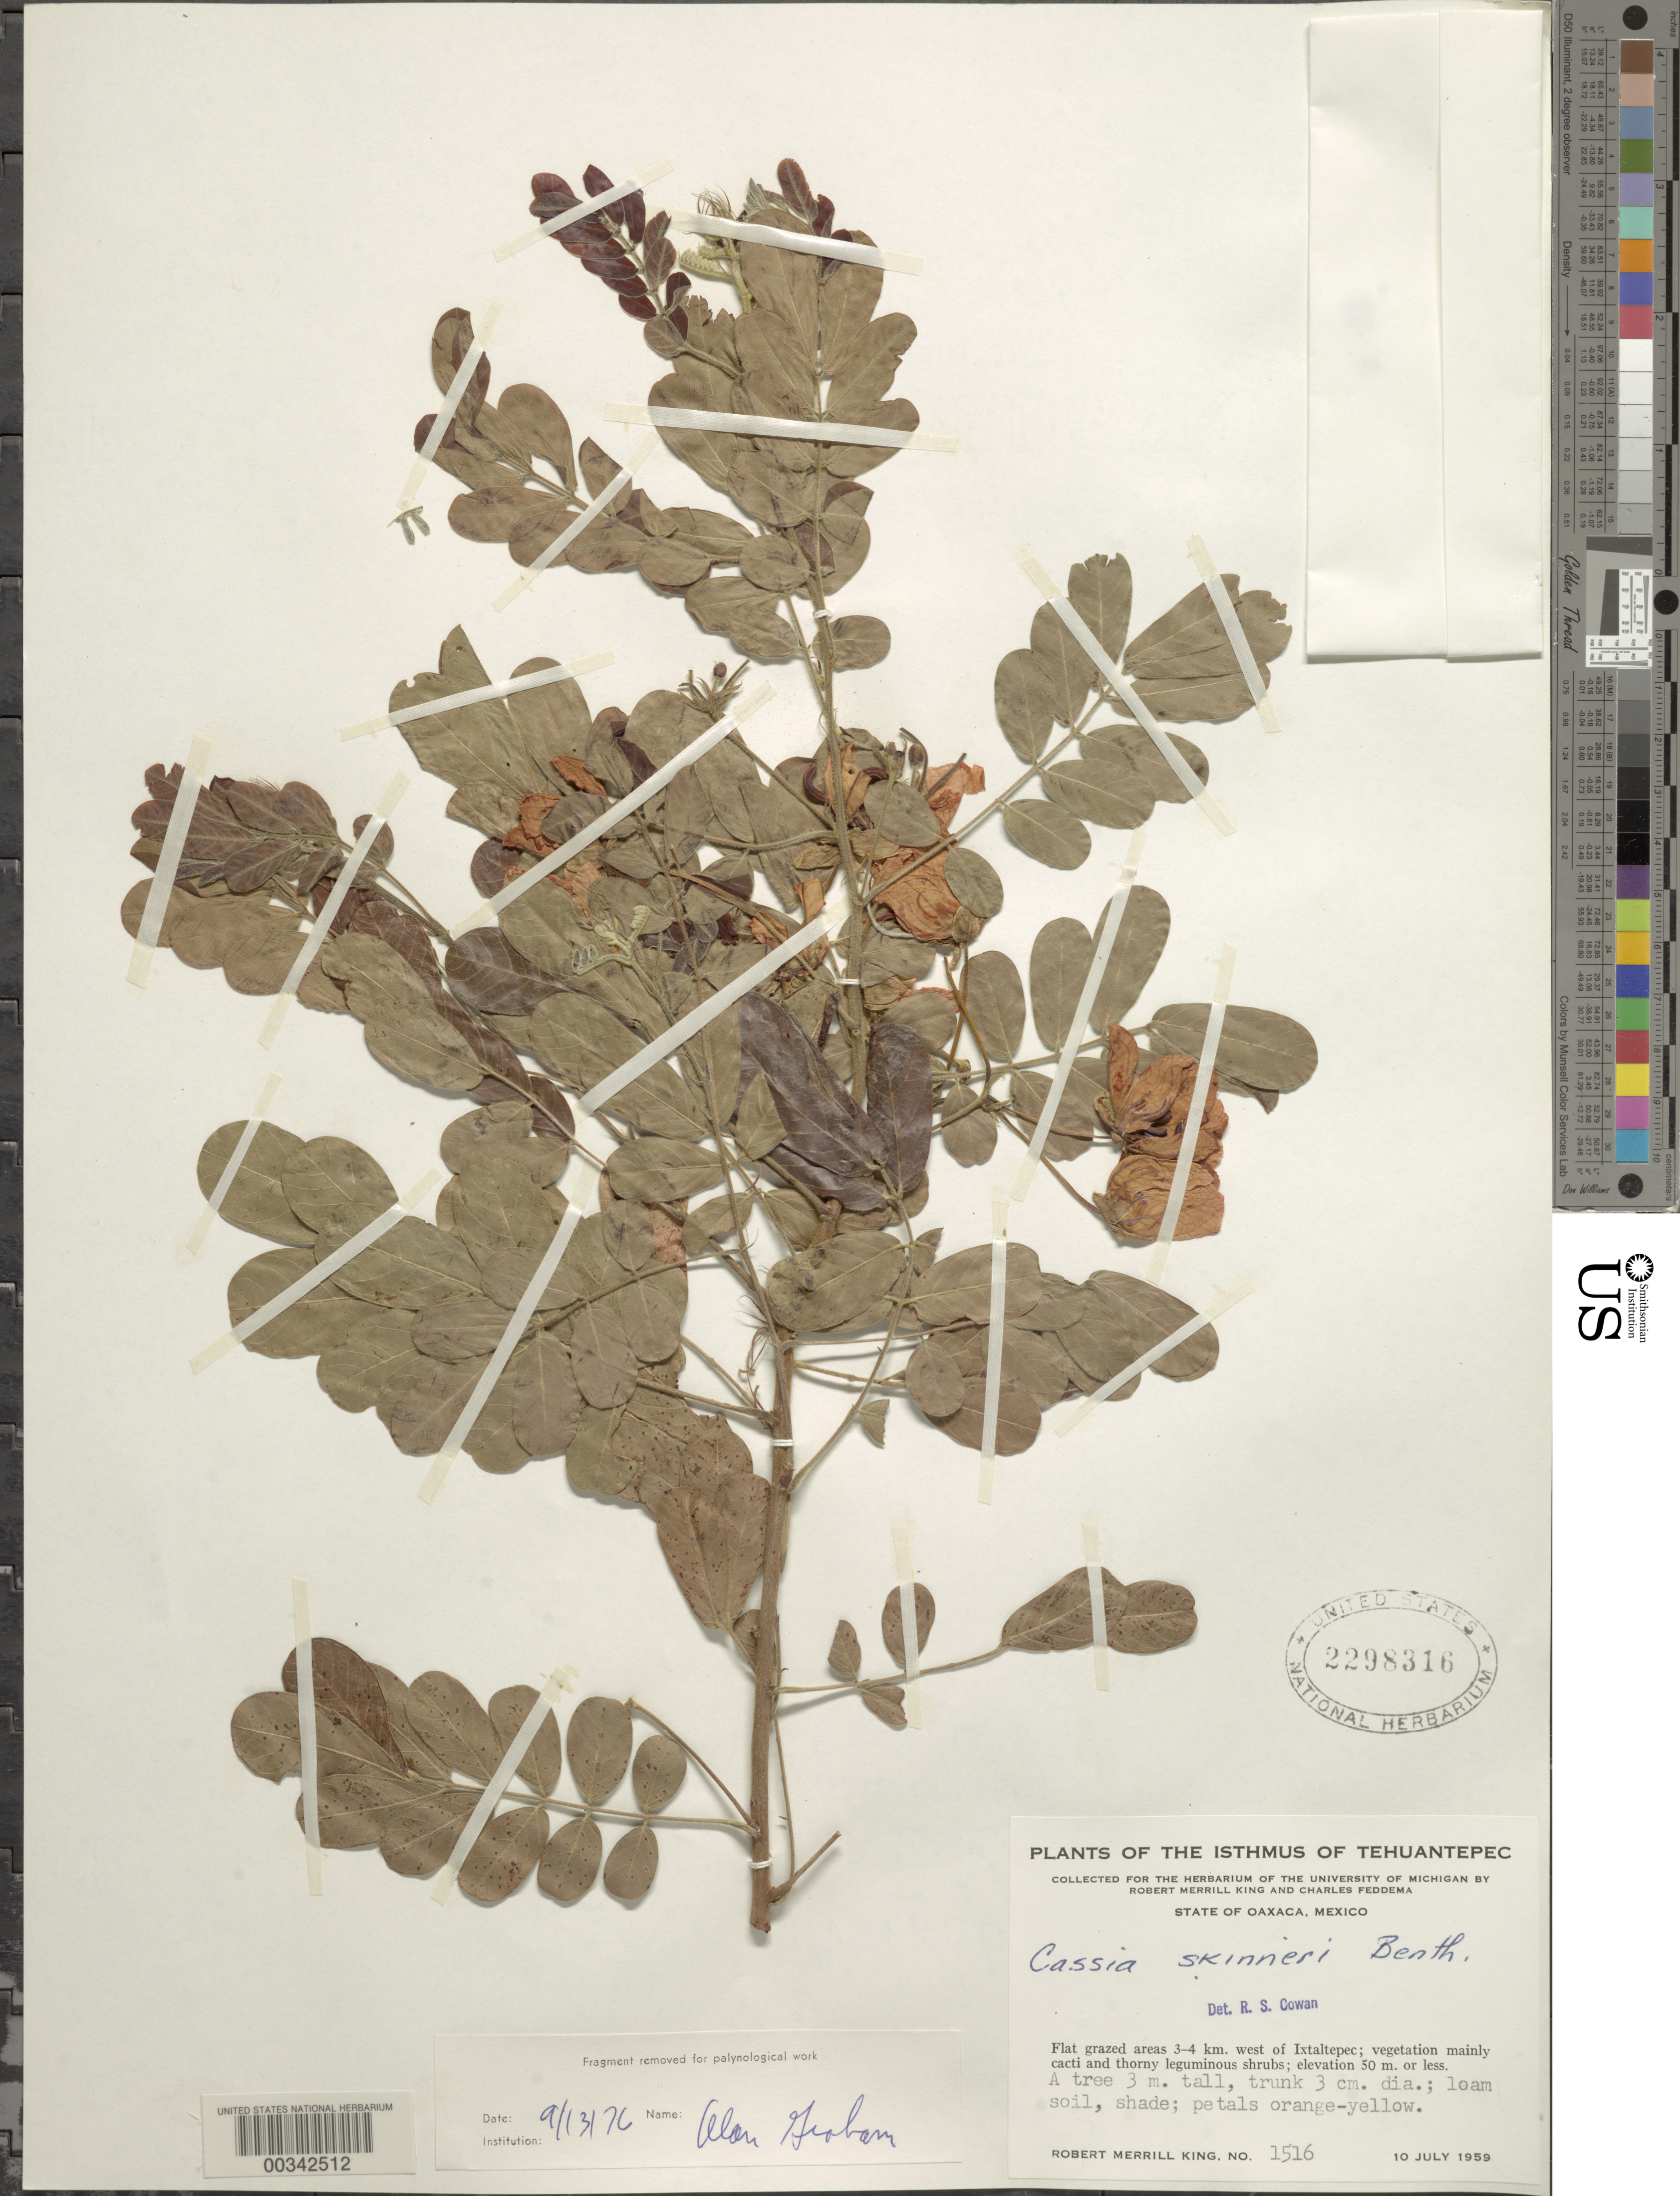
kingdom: Plantae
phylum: Tracheophyta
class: Magnoliopsida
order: Fabales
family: Fabaceae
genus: Senna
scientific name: Senna skinneri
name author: (Benth.) H.S. Irwin & Barneby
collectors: R. M. King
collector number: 1516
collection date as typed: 10 Jul 1959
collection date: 1959-07-10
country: Mexico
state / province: Oaxaca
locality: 3-4 km W of Ixtaltepec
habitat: Flat grazed areas; loam soil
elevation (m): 50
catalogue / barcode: US 2298316